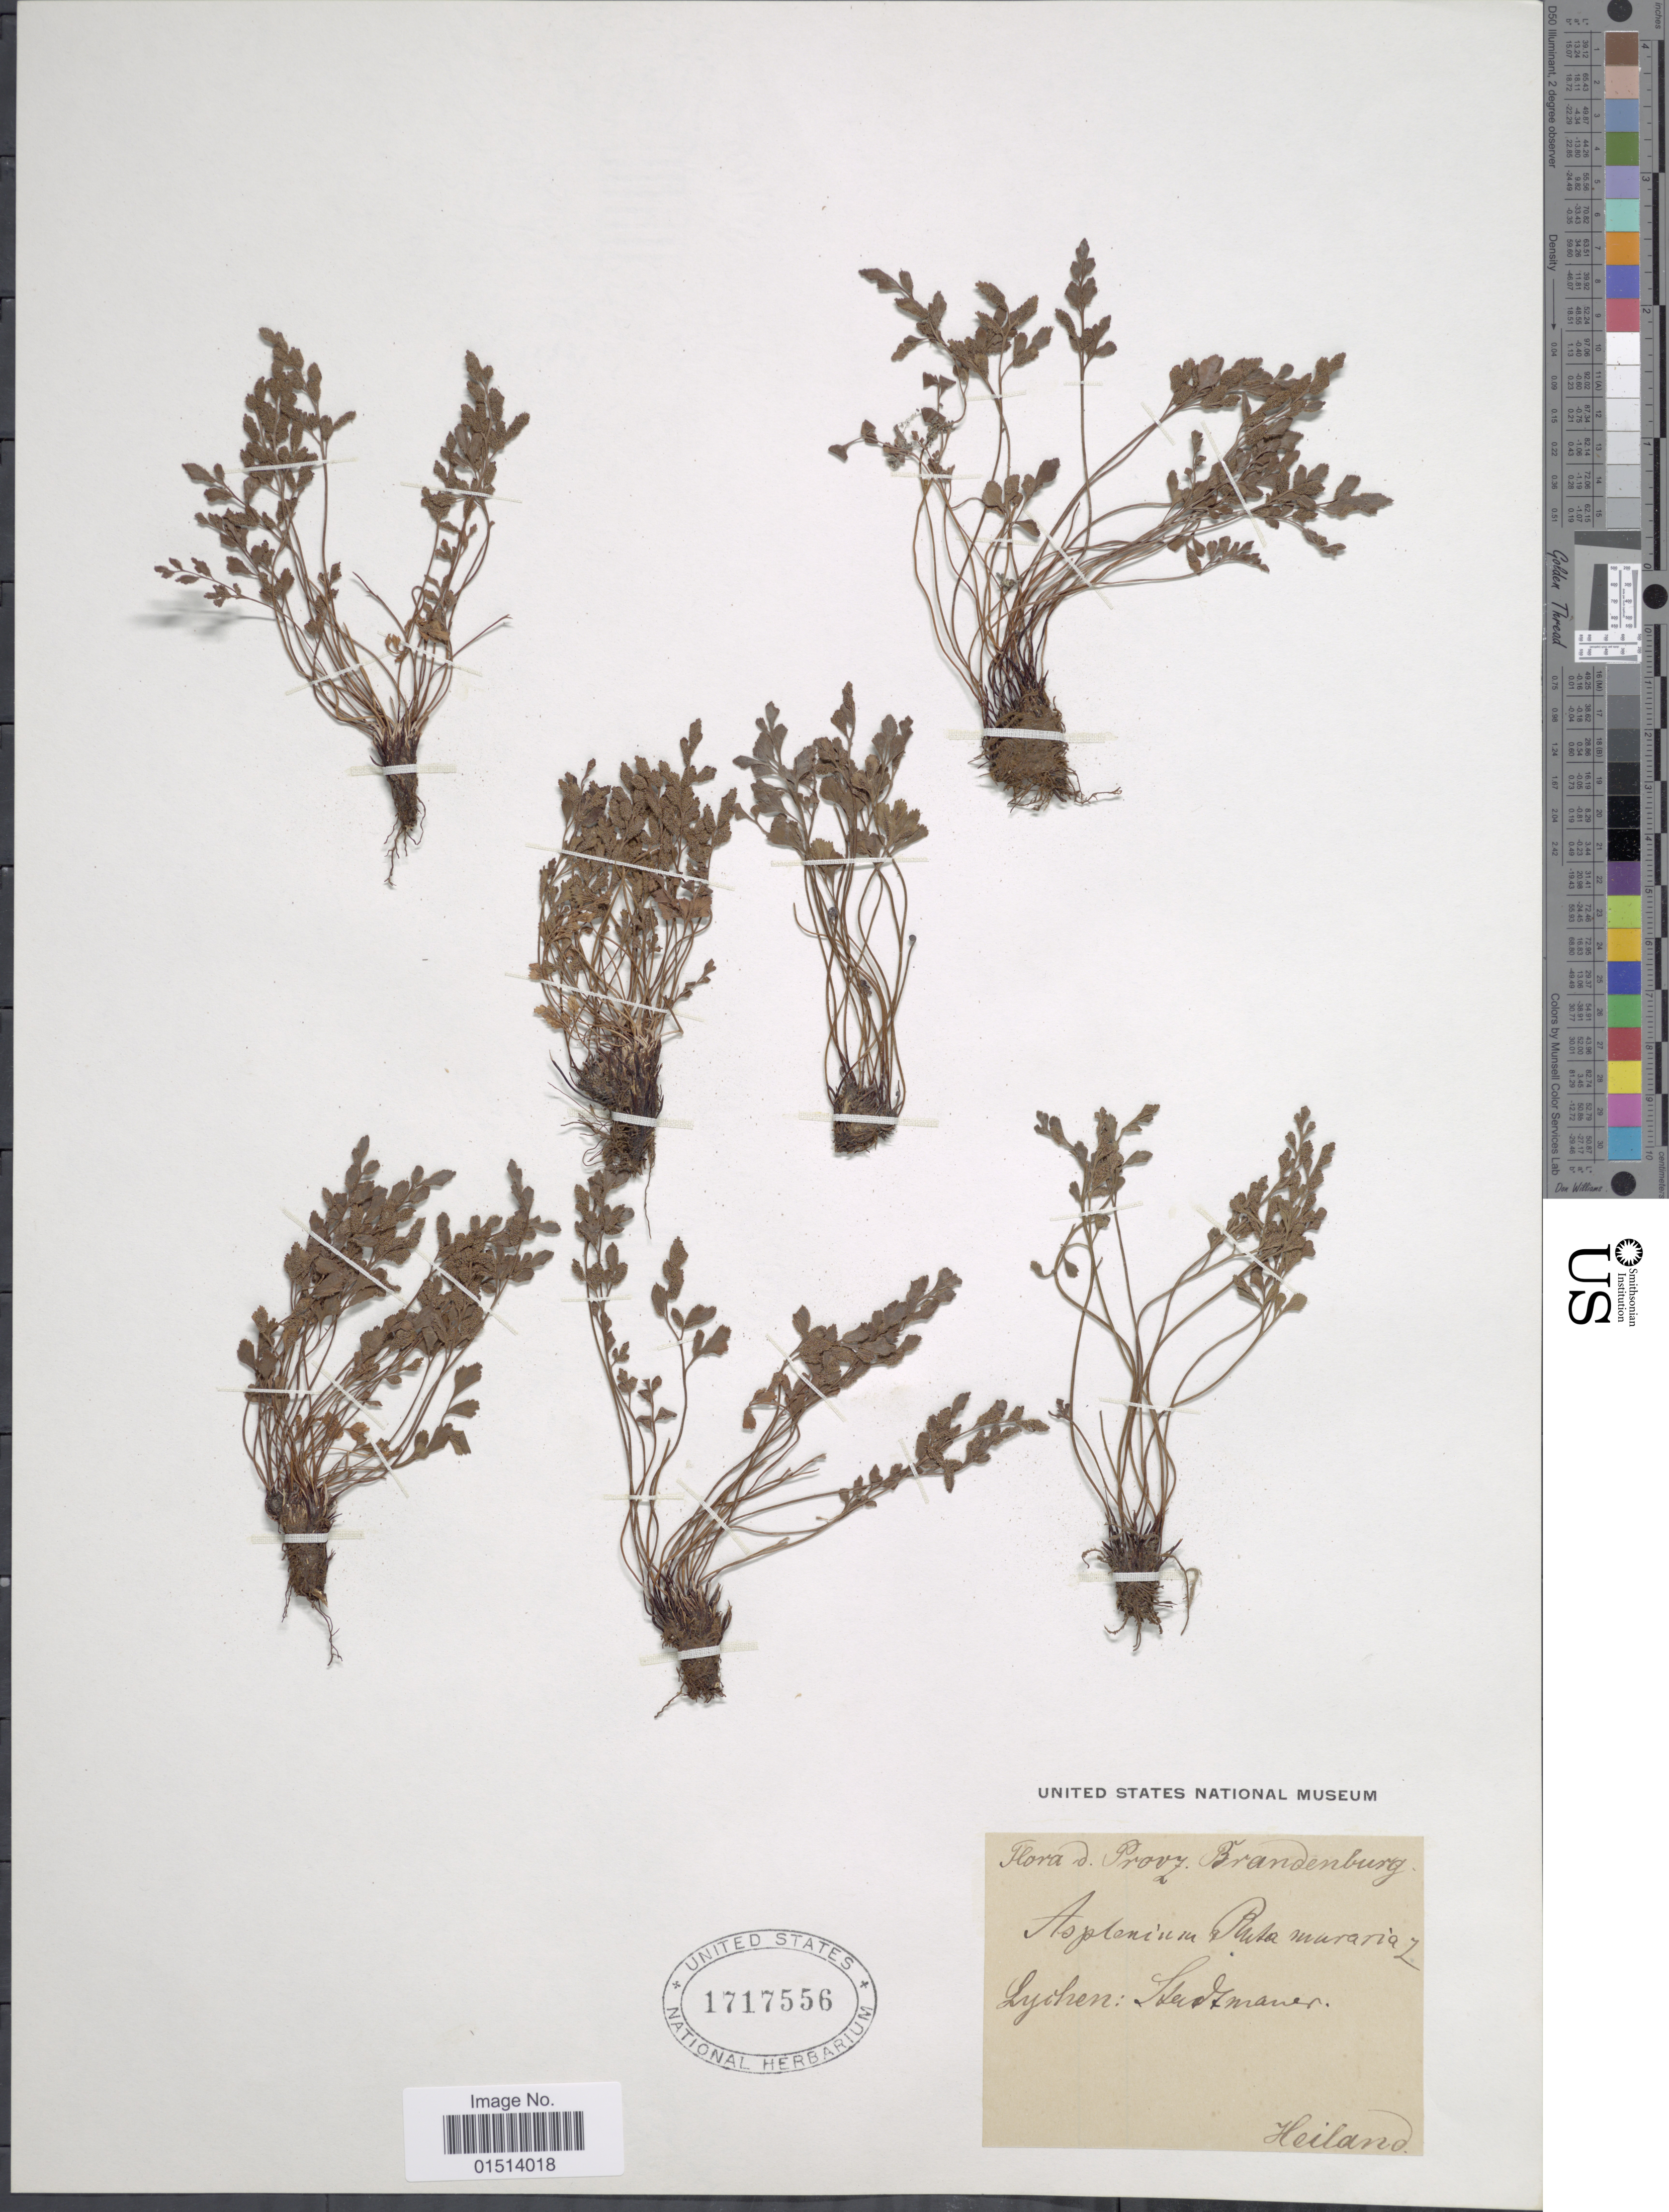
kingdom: Plantae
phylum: Tracheophyta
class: Polypodiopsida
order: Polypodiales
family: Aspleniaceae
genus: Asplenium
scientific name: Asplenium ruta-muraria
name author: L.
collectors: -. Heiland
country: Germany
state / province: Brandenburg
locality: Prov. Brandenburg, Lyychen: Herdmanen [interpreted]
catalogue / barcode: US 1717556